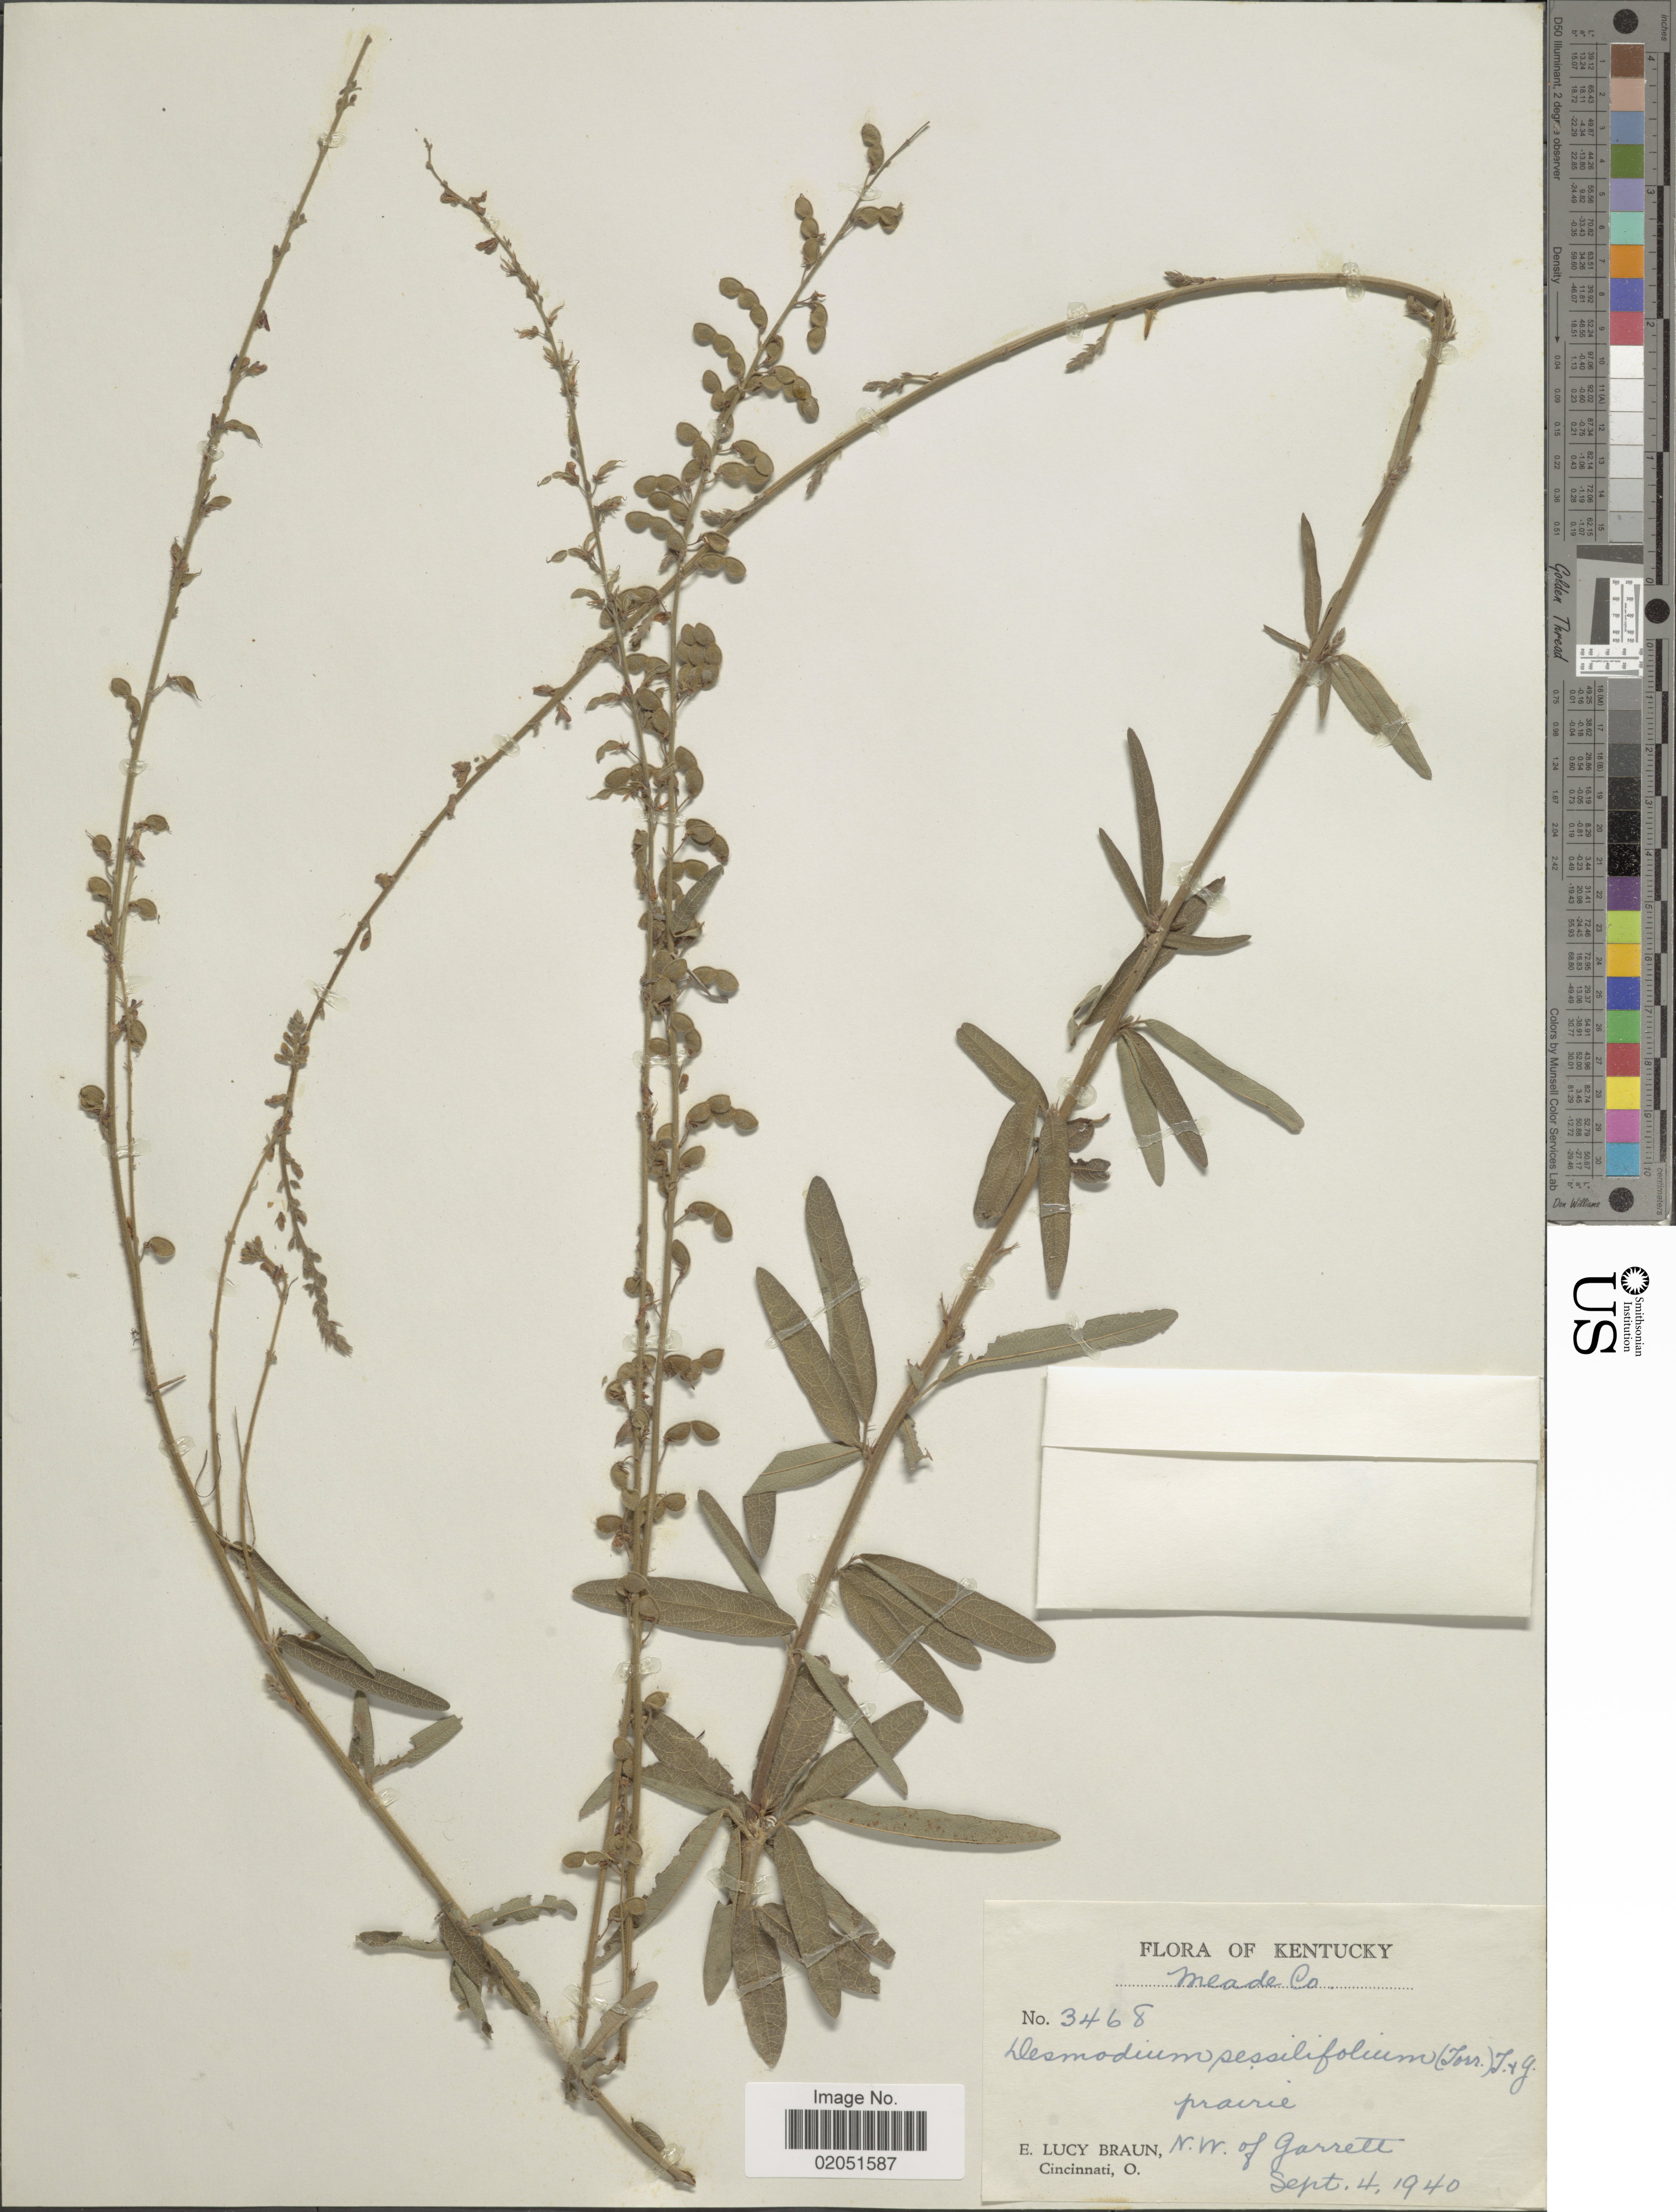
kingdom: Plantae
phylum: Tracheophyta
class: Magnoliopsida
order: Fabales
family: Fabaceae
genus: Desmodium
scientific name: Desmodium sessilifolium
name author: Torr. & A. Gray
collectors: E. L. Braun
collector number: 3468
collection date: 1940-09-04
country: United States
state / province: Kentucky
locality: Meade Co., N.W. of Garrett